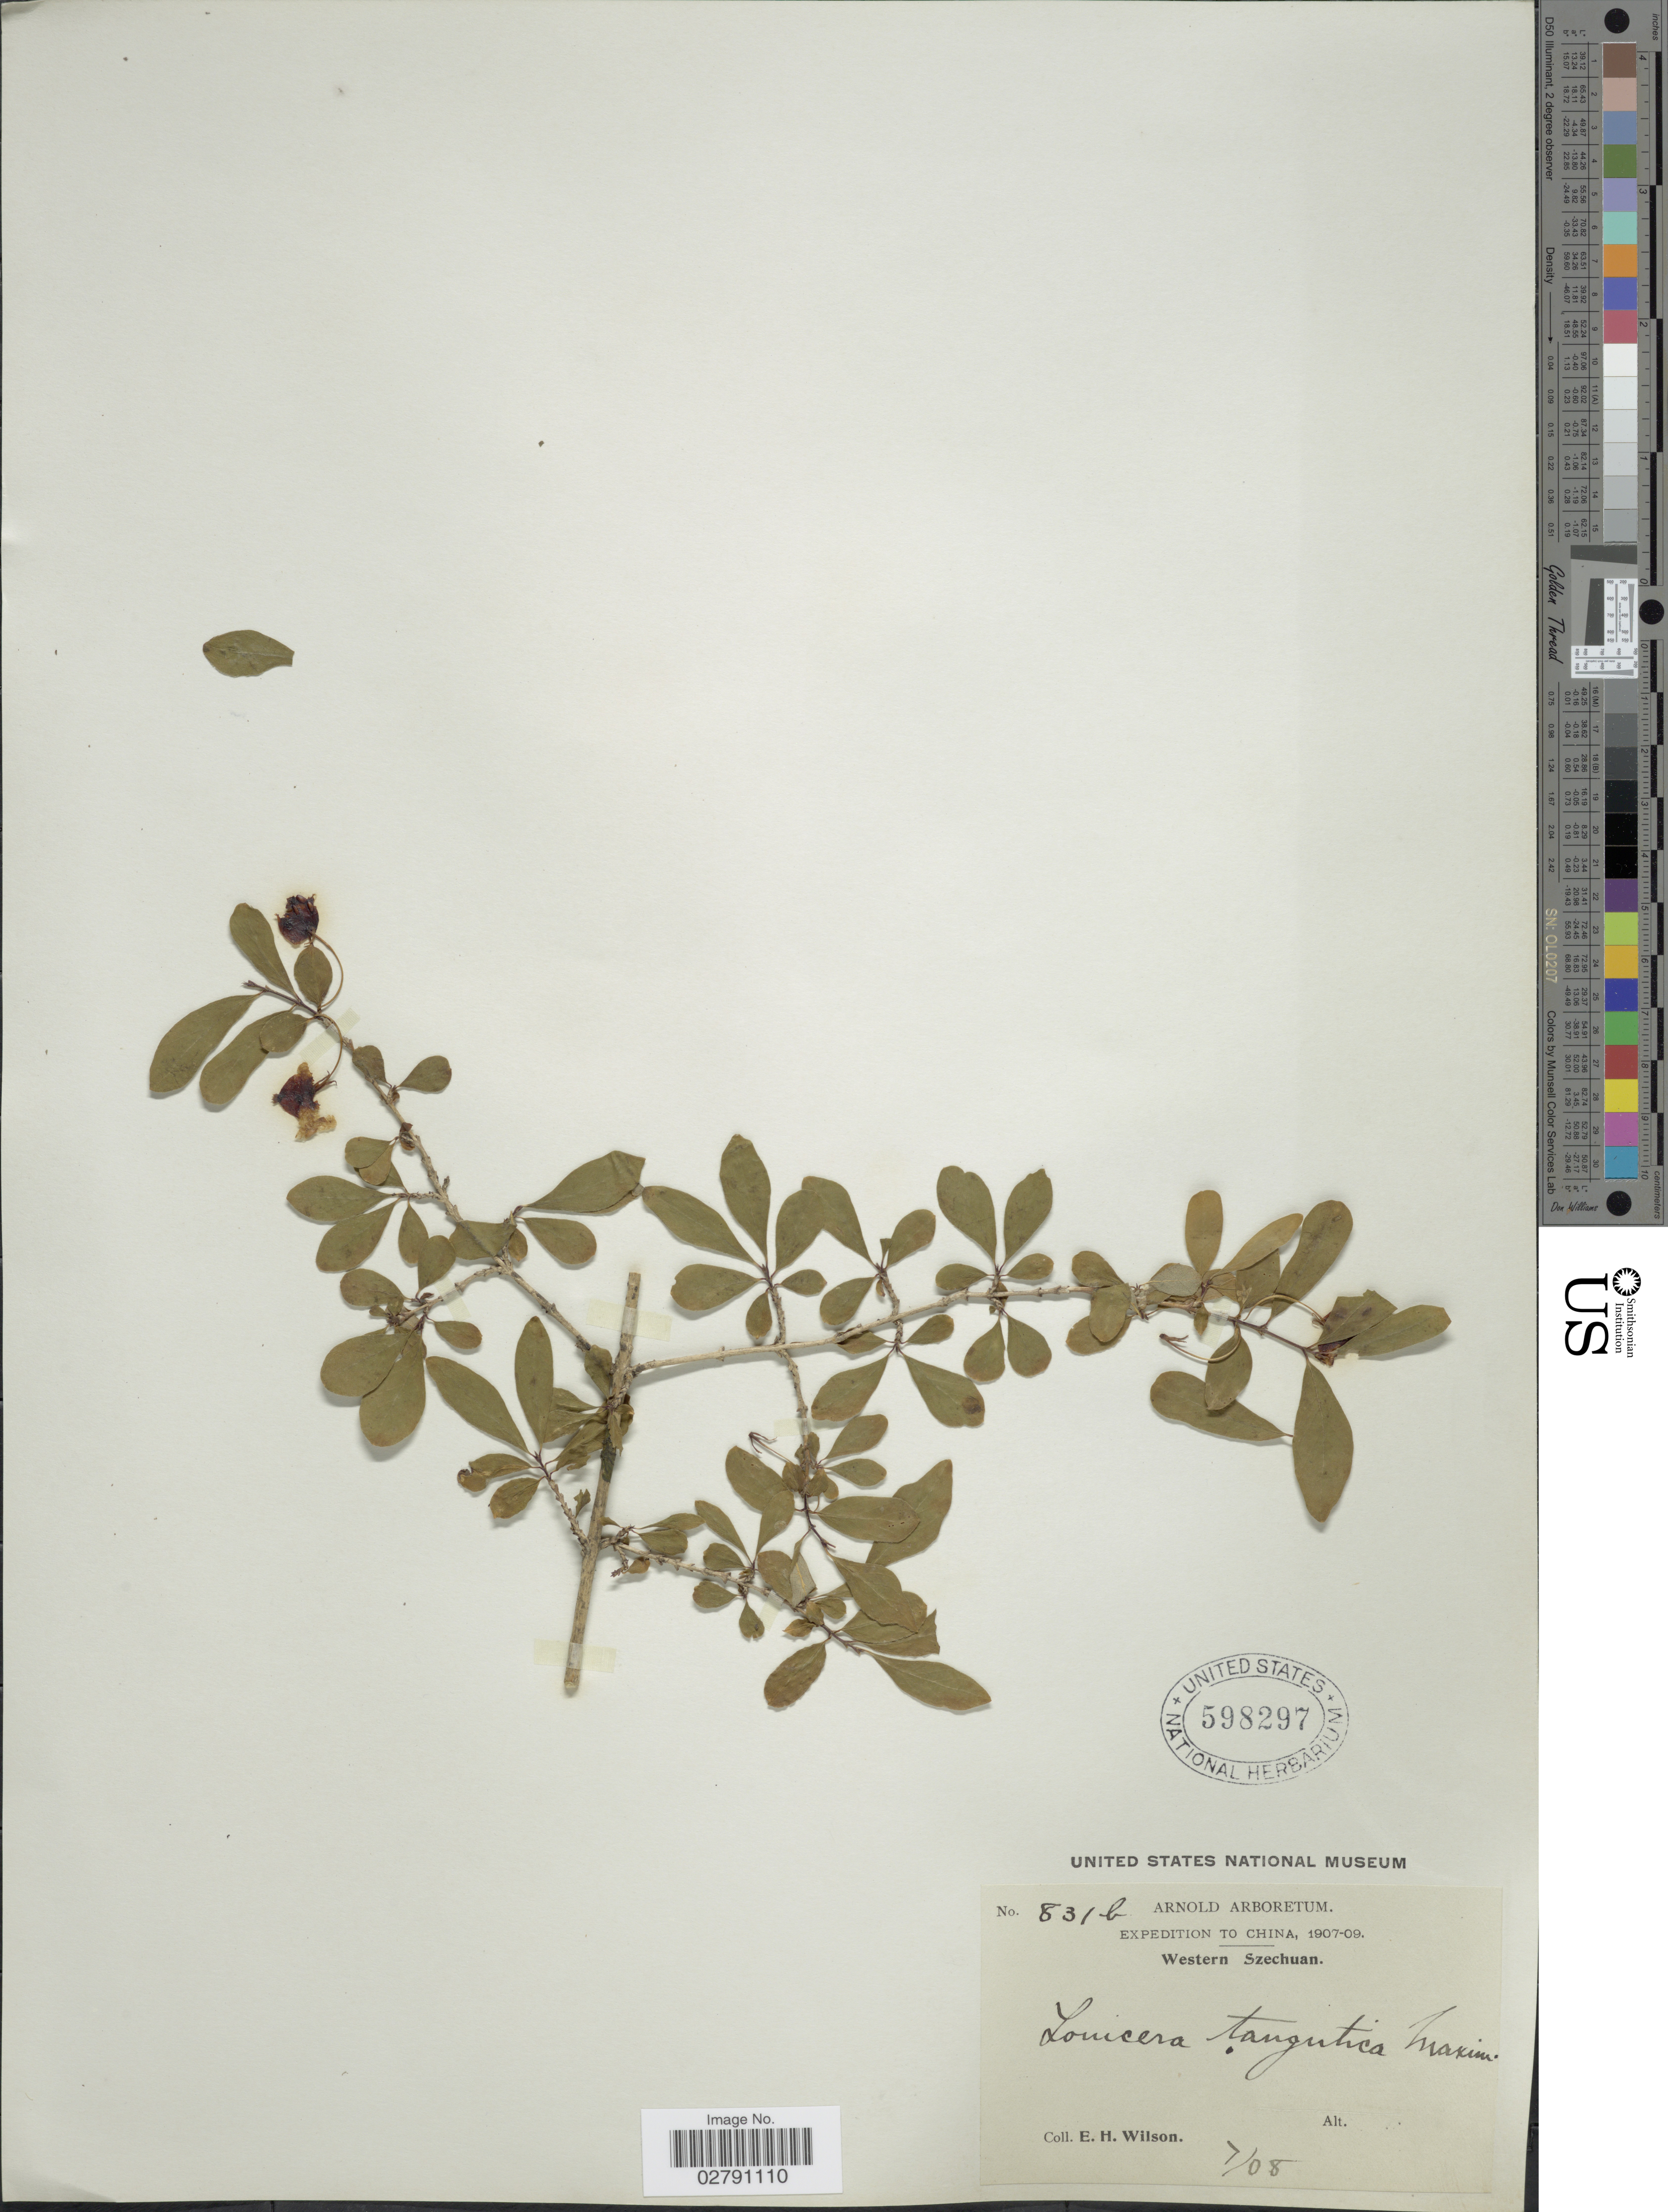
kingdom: Plantae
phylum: Tracheophyta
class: Magnoliopsida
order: Dipsacales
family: Caprifoliaceae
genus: Lonicera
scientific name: Lonicera tangutica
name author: Maxim.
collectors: E. Wilson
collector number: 831b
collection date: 1908-07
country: China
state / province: Sichuan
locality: Western Szechuan.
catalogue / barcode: US 598297